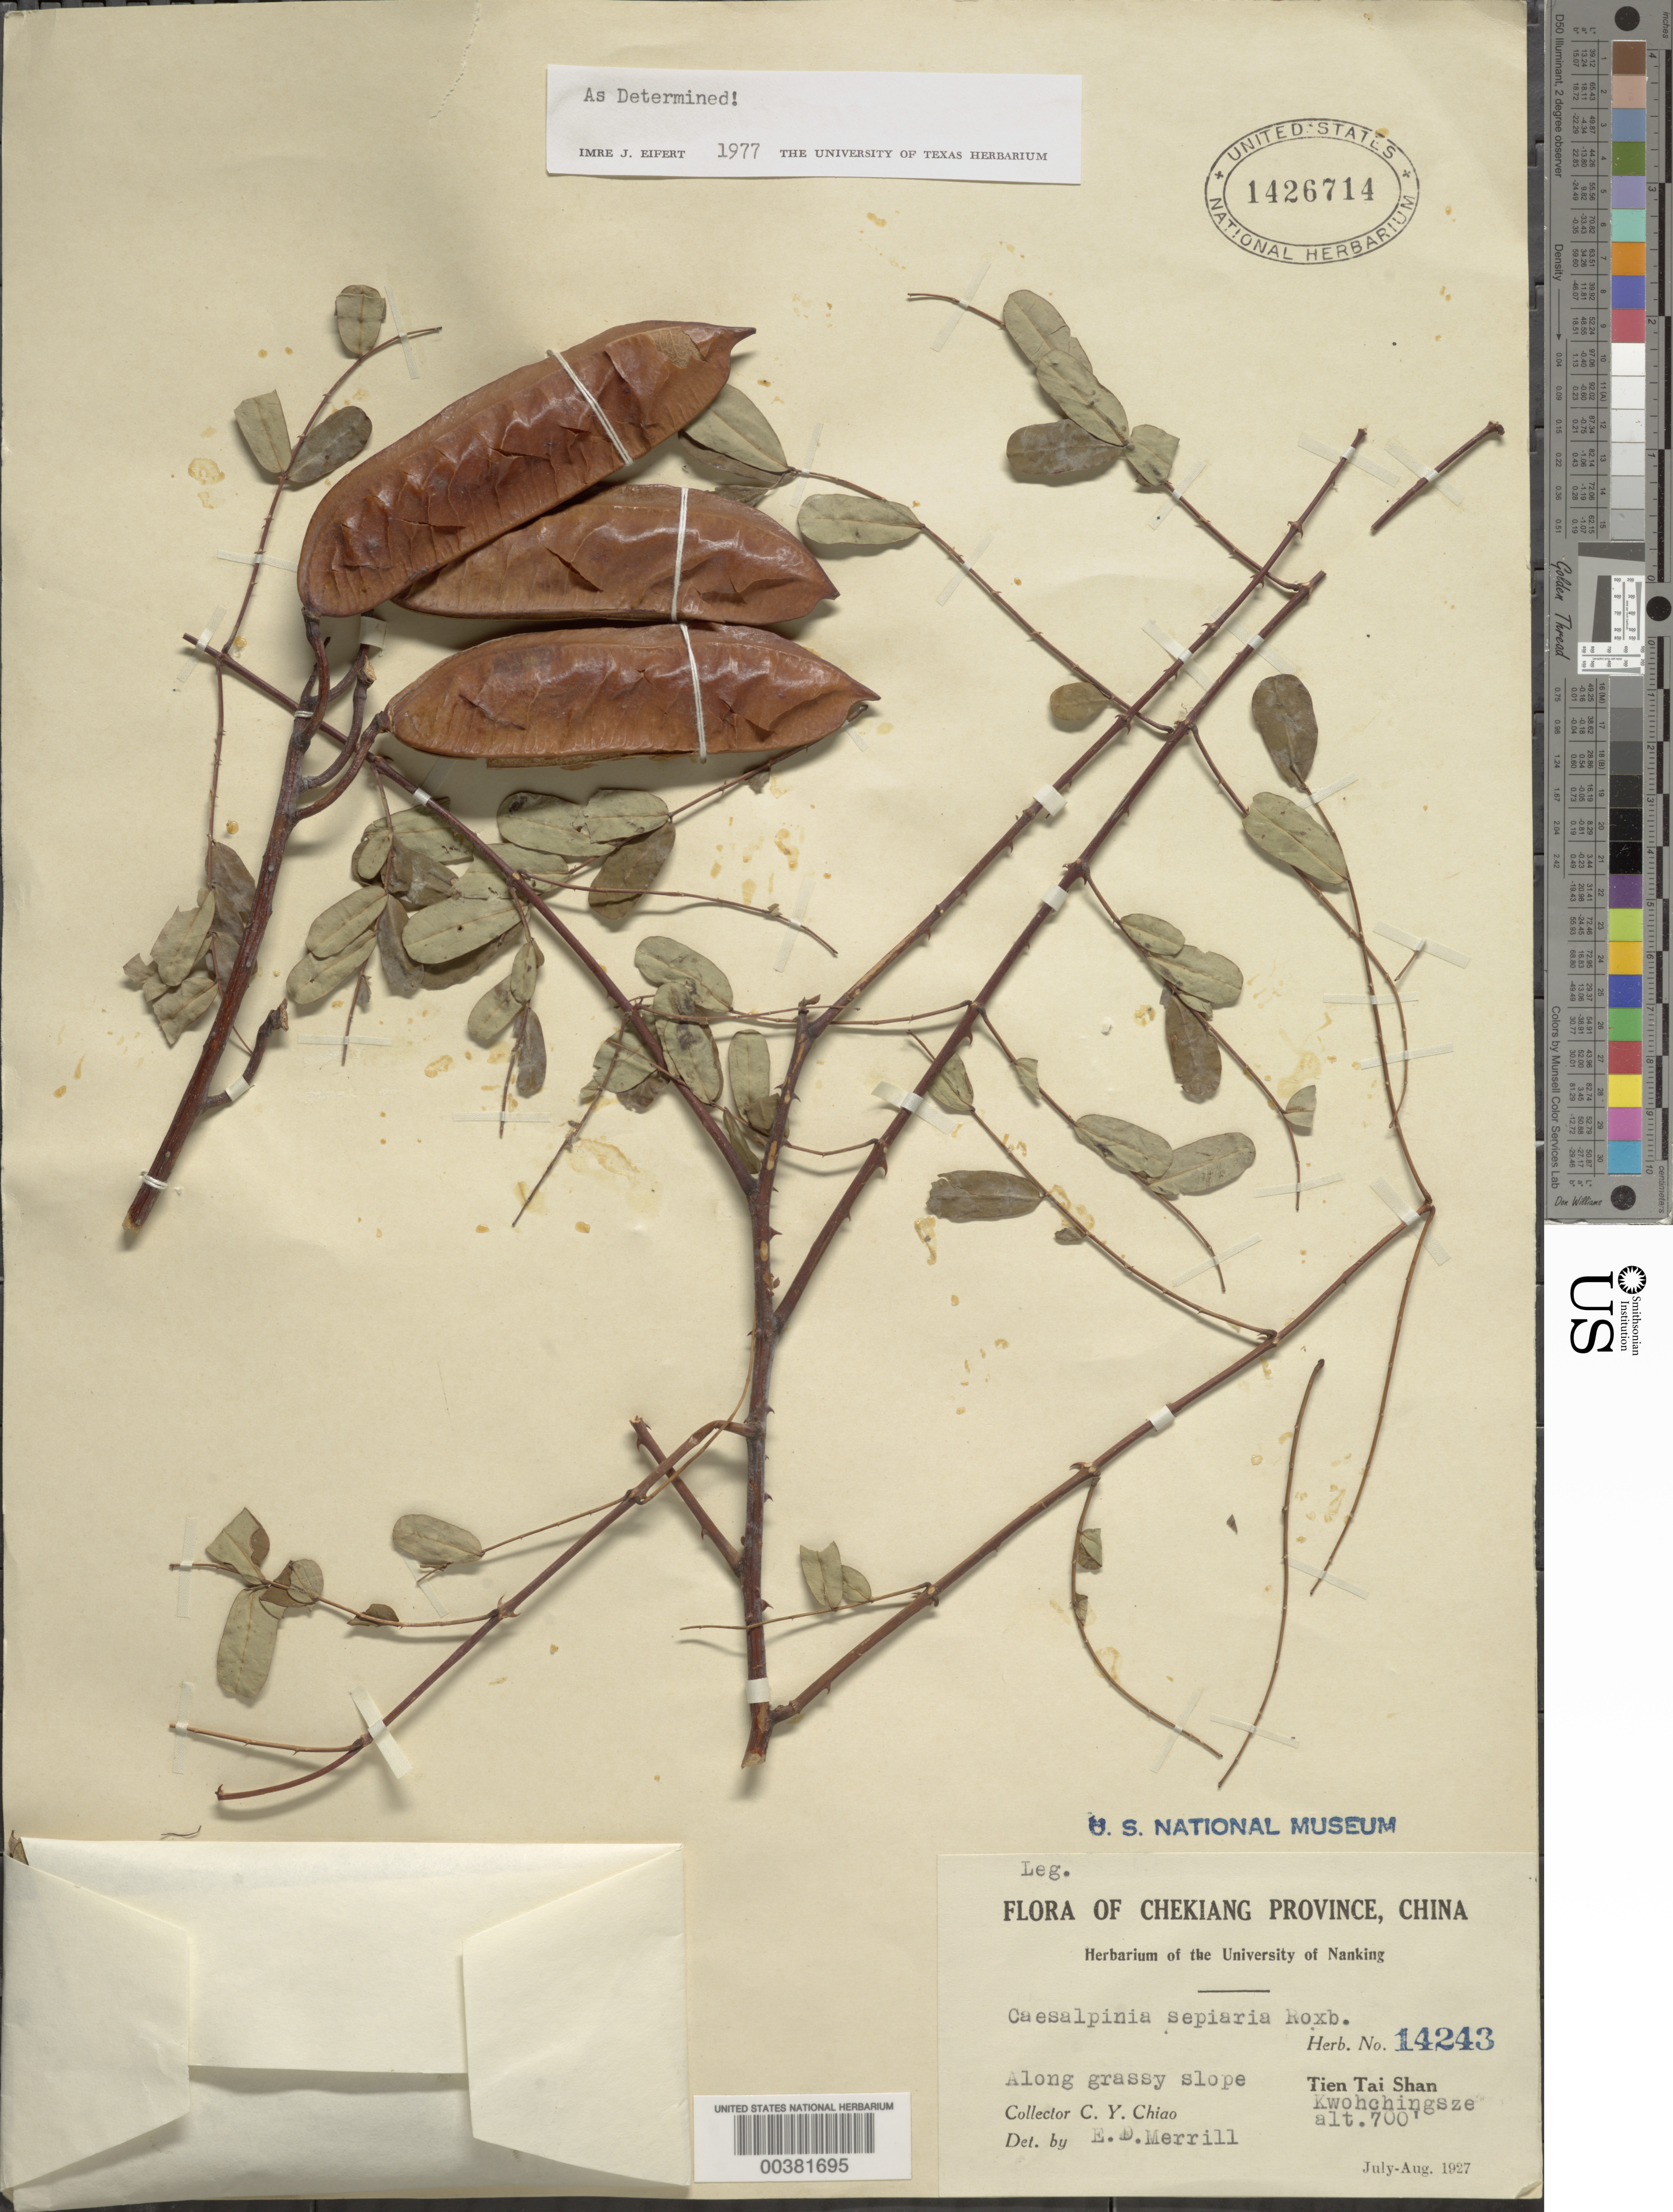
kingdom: Plantae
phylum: Tracheophyta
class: Magnoliopsida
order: Fabales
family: Fabaceae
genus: Biancaea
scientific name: Biancaea decapetala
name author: (Roth) O. Deg.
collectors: C. Y. Chiao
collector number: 14243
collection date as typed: Jul 1927 to -- Aug 1927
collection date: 1927-07/1927-08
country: China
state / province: Zhejiang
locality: Tien Tai Shan, Kwohchingsze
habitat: Along grassy slope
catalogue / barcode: US 1426714